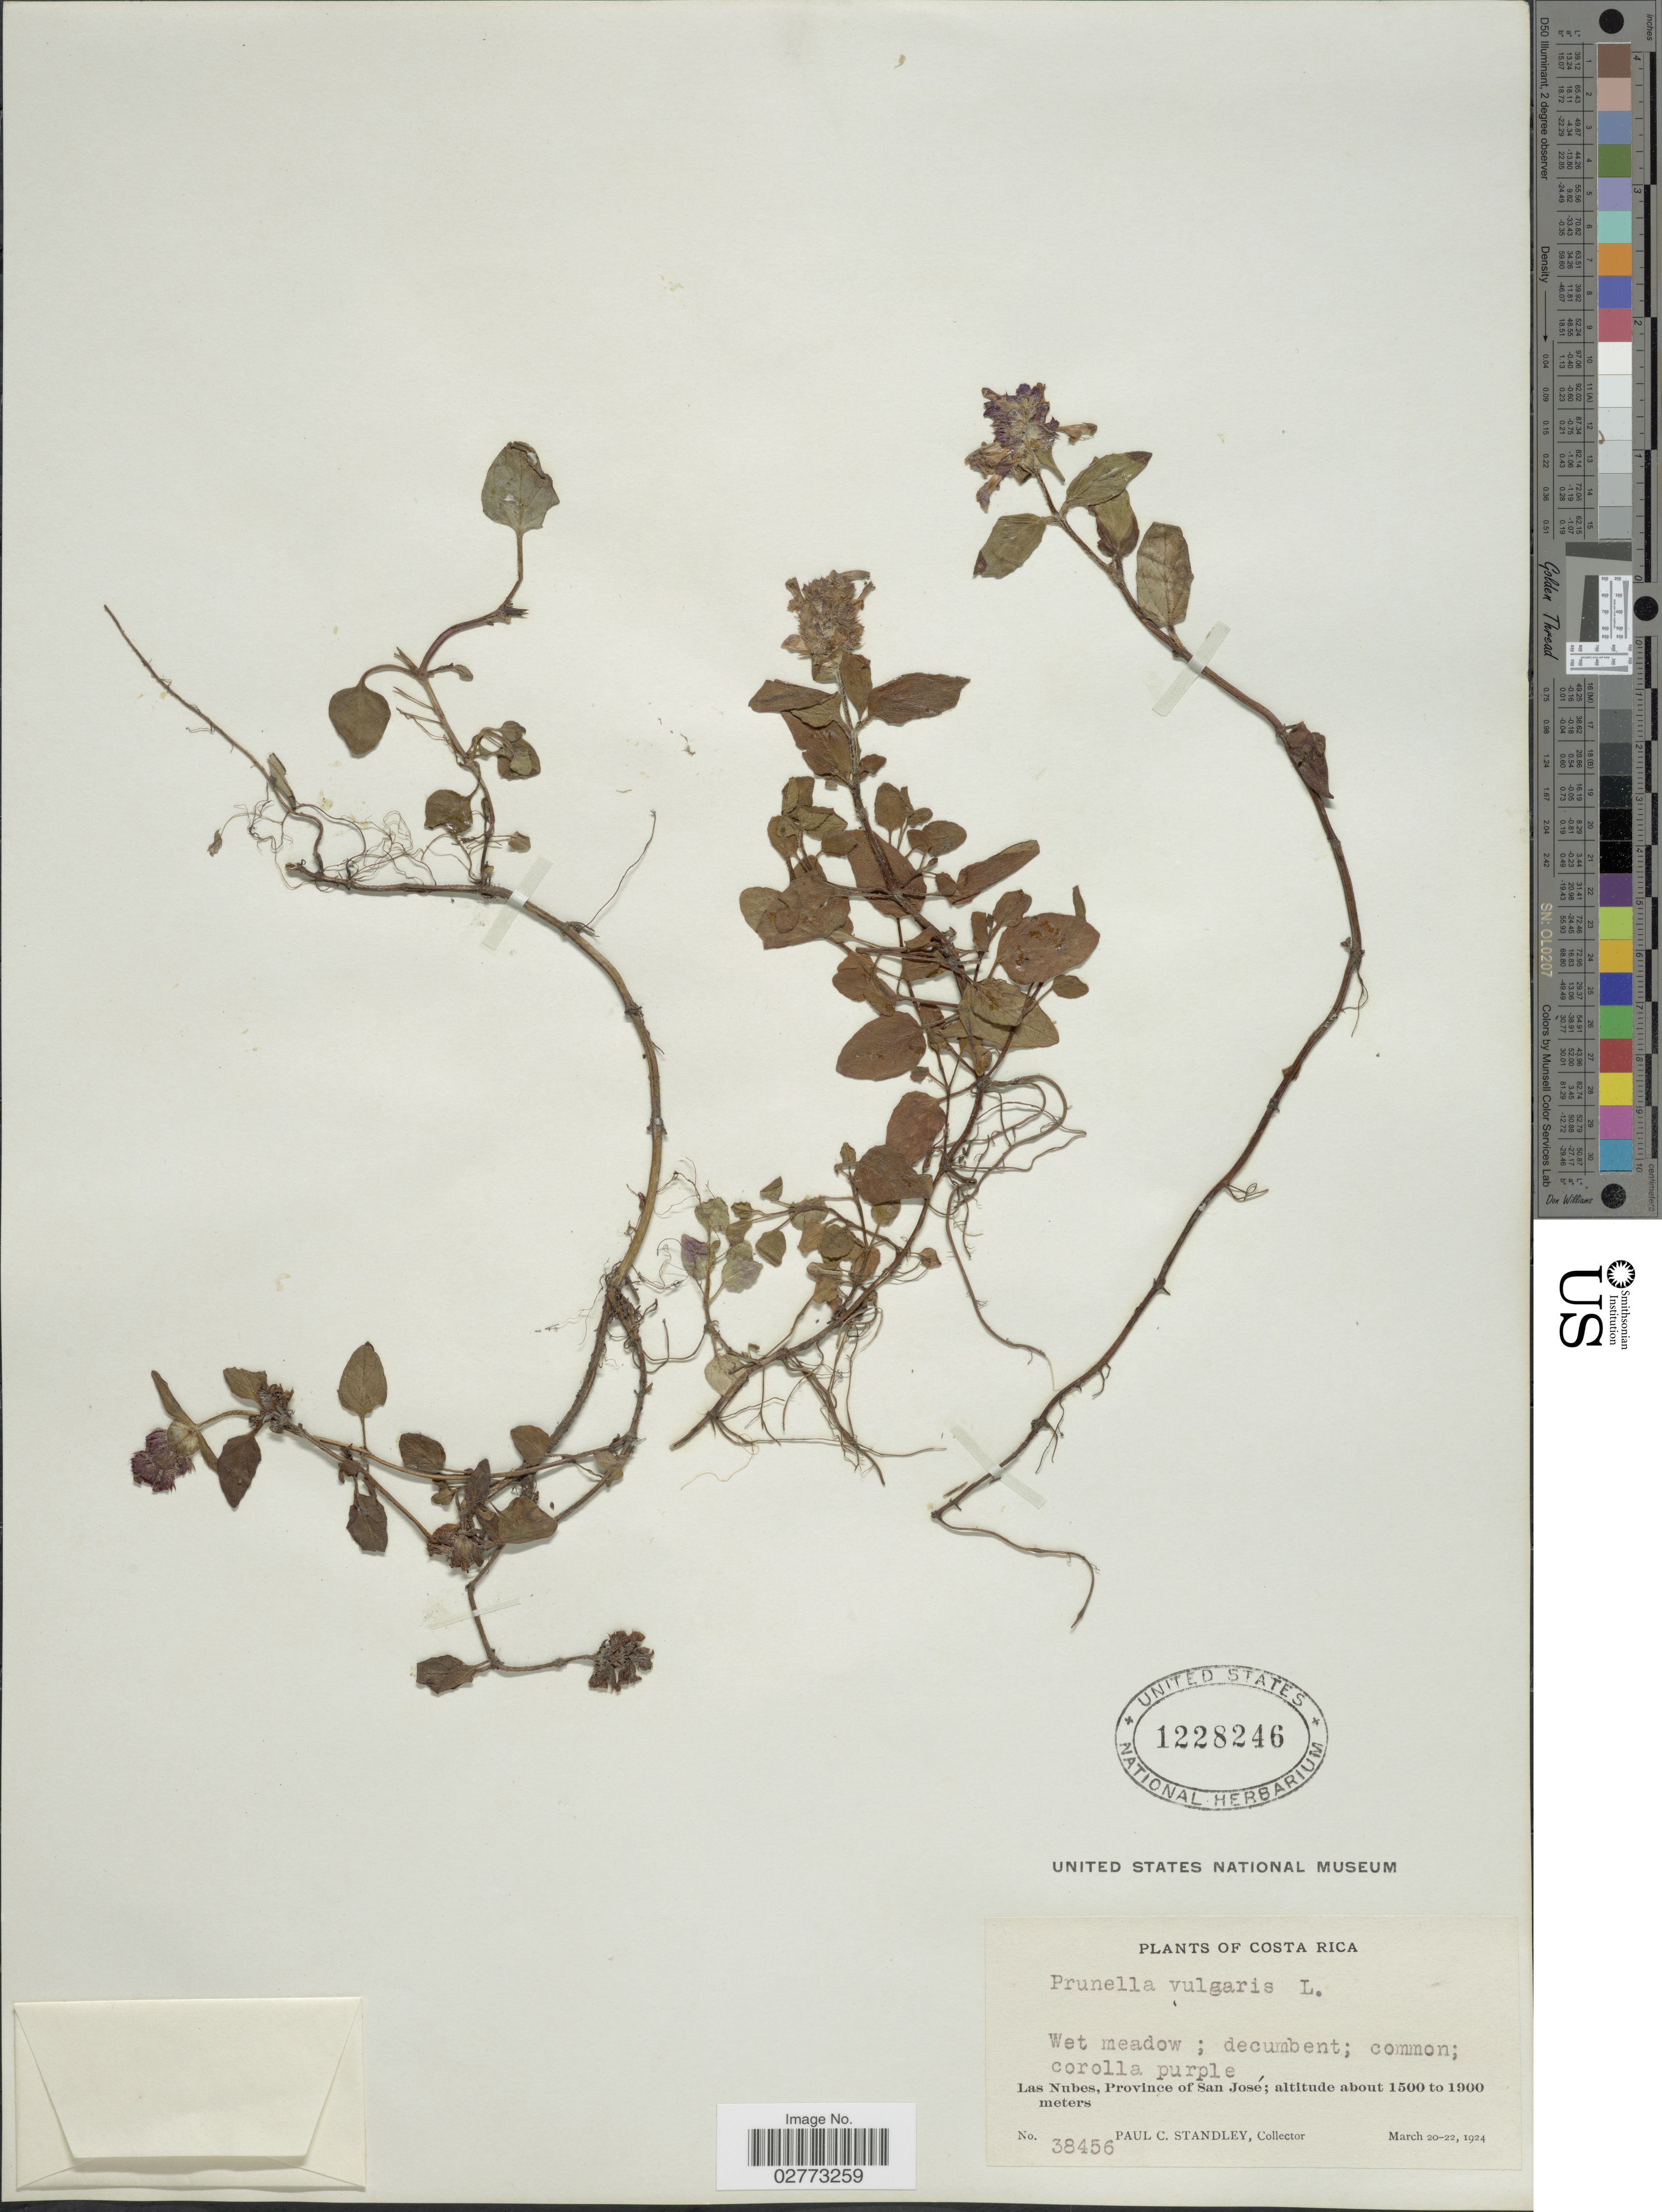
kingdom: Plantae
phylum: Tracheophyta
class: Magnoliopsida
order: Lamiales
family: Lamiaceae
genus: Prunella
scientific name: Prunella vulgaris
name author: L.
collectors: P. C. Standley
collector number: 38456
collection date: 1924-03-20/1924-03-22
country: Costa Rica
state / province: San José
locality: Las Nubes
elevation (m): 1500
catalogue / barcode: US 1228246